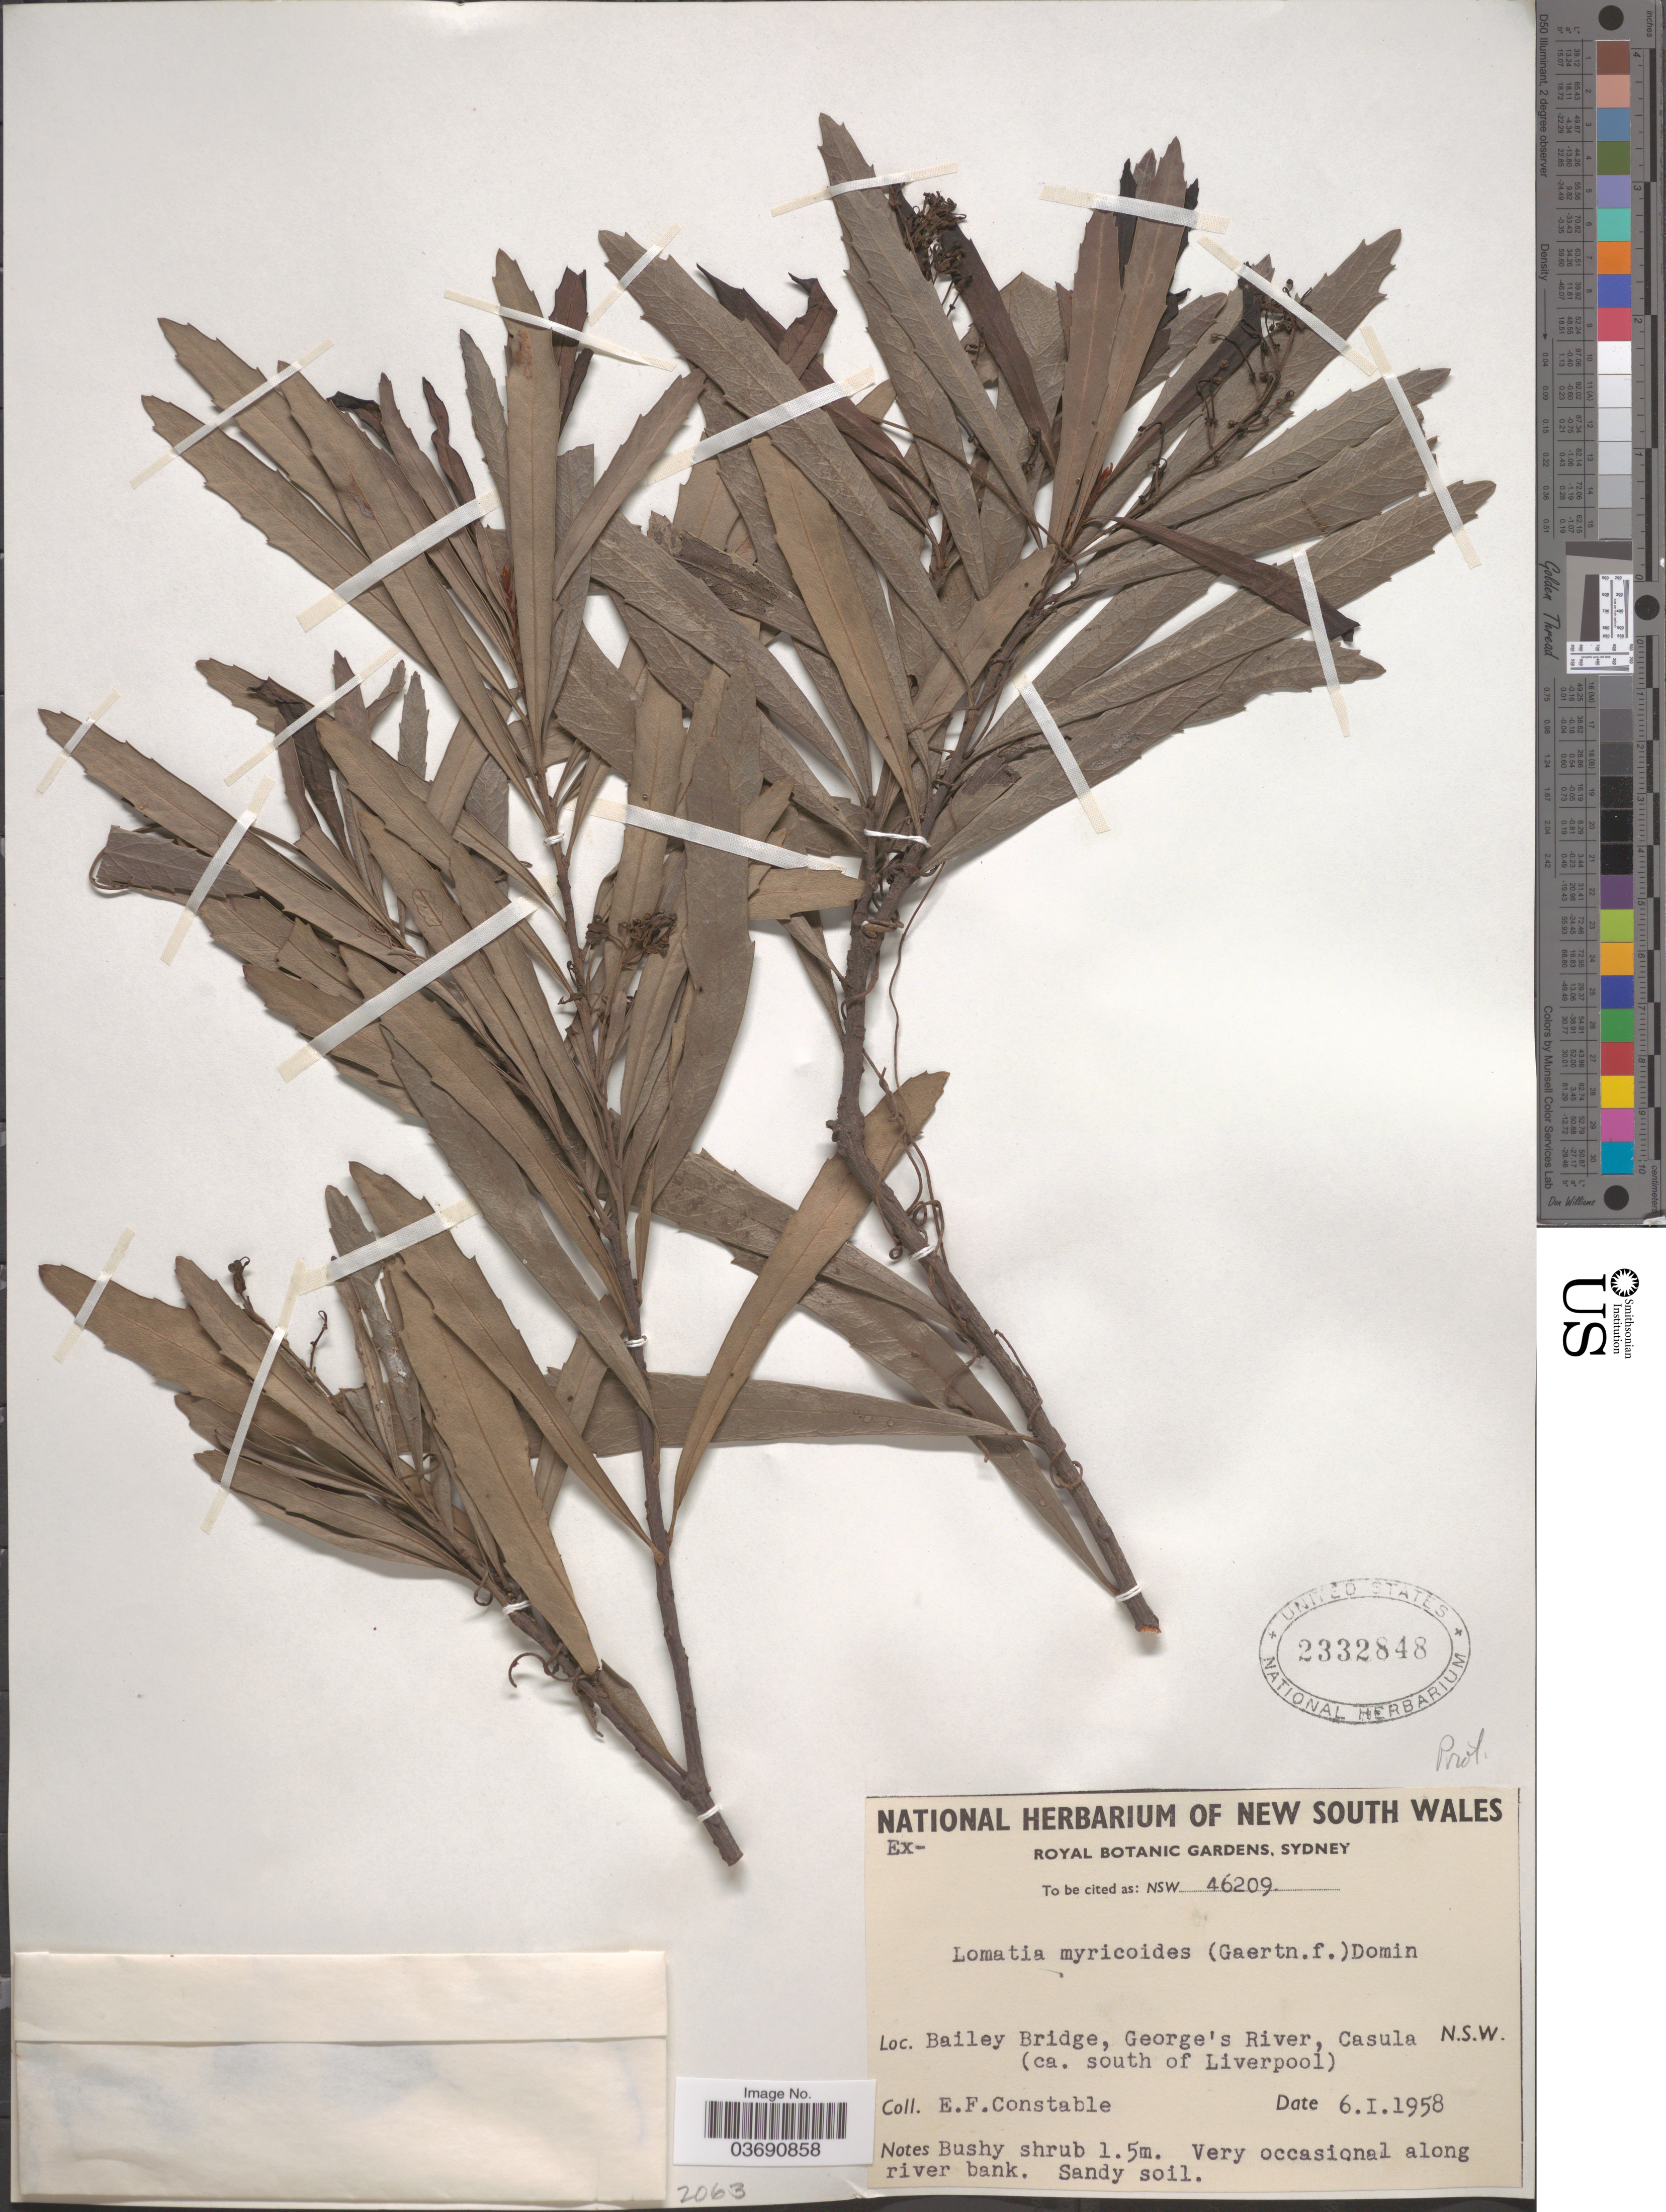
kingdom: Plantae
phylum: Tracheophyta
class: Magnoliopsida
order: Proteales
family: Proteaceae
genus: Lomatia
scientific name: Lomatia myricoides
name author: Domin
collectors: E. F. Constable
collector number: NSW46209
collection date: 1958-01-06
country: Australia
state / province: New South Wales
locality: Bailey Bridge, George's River, Casula (ca. south of Liverpool).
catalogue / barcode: US 2332848